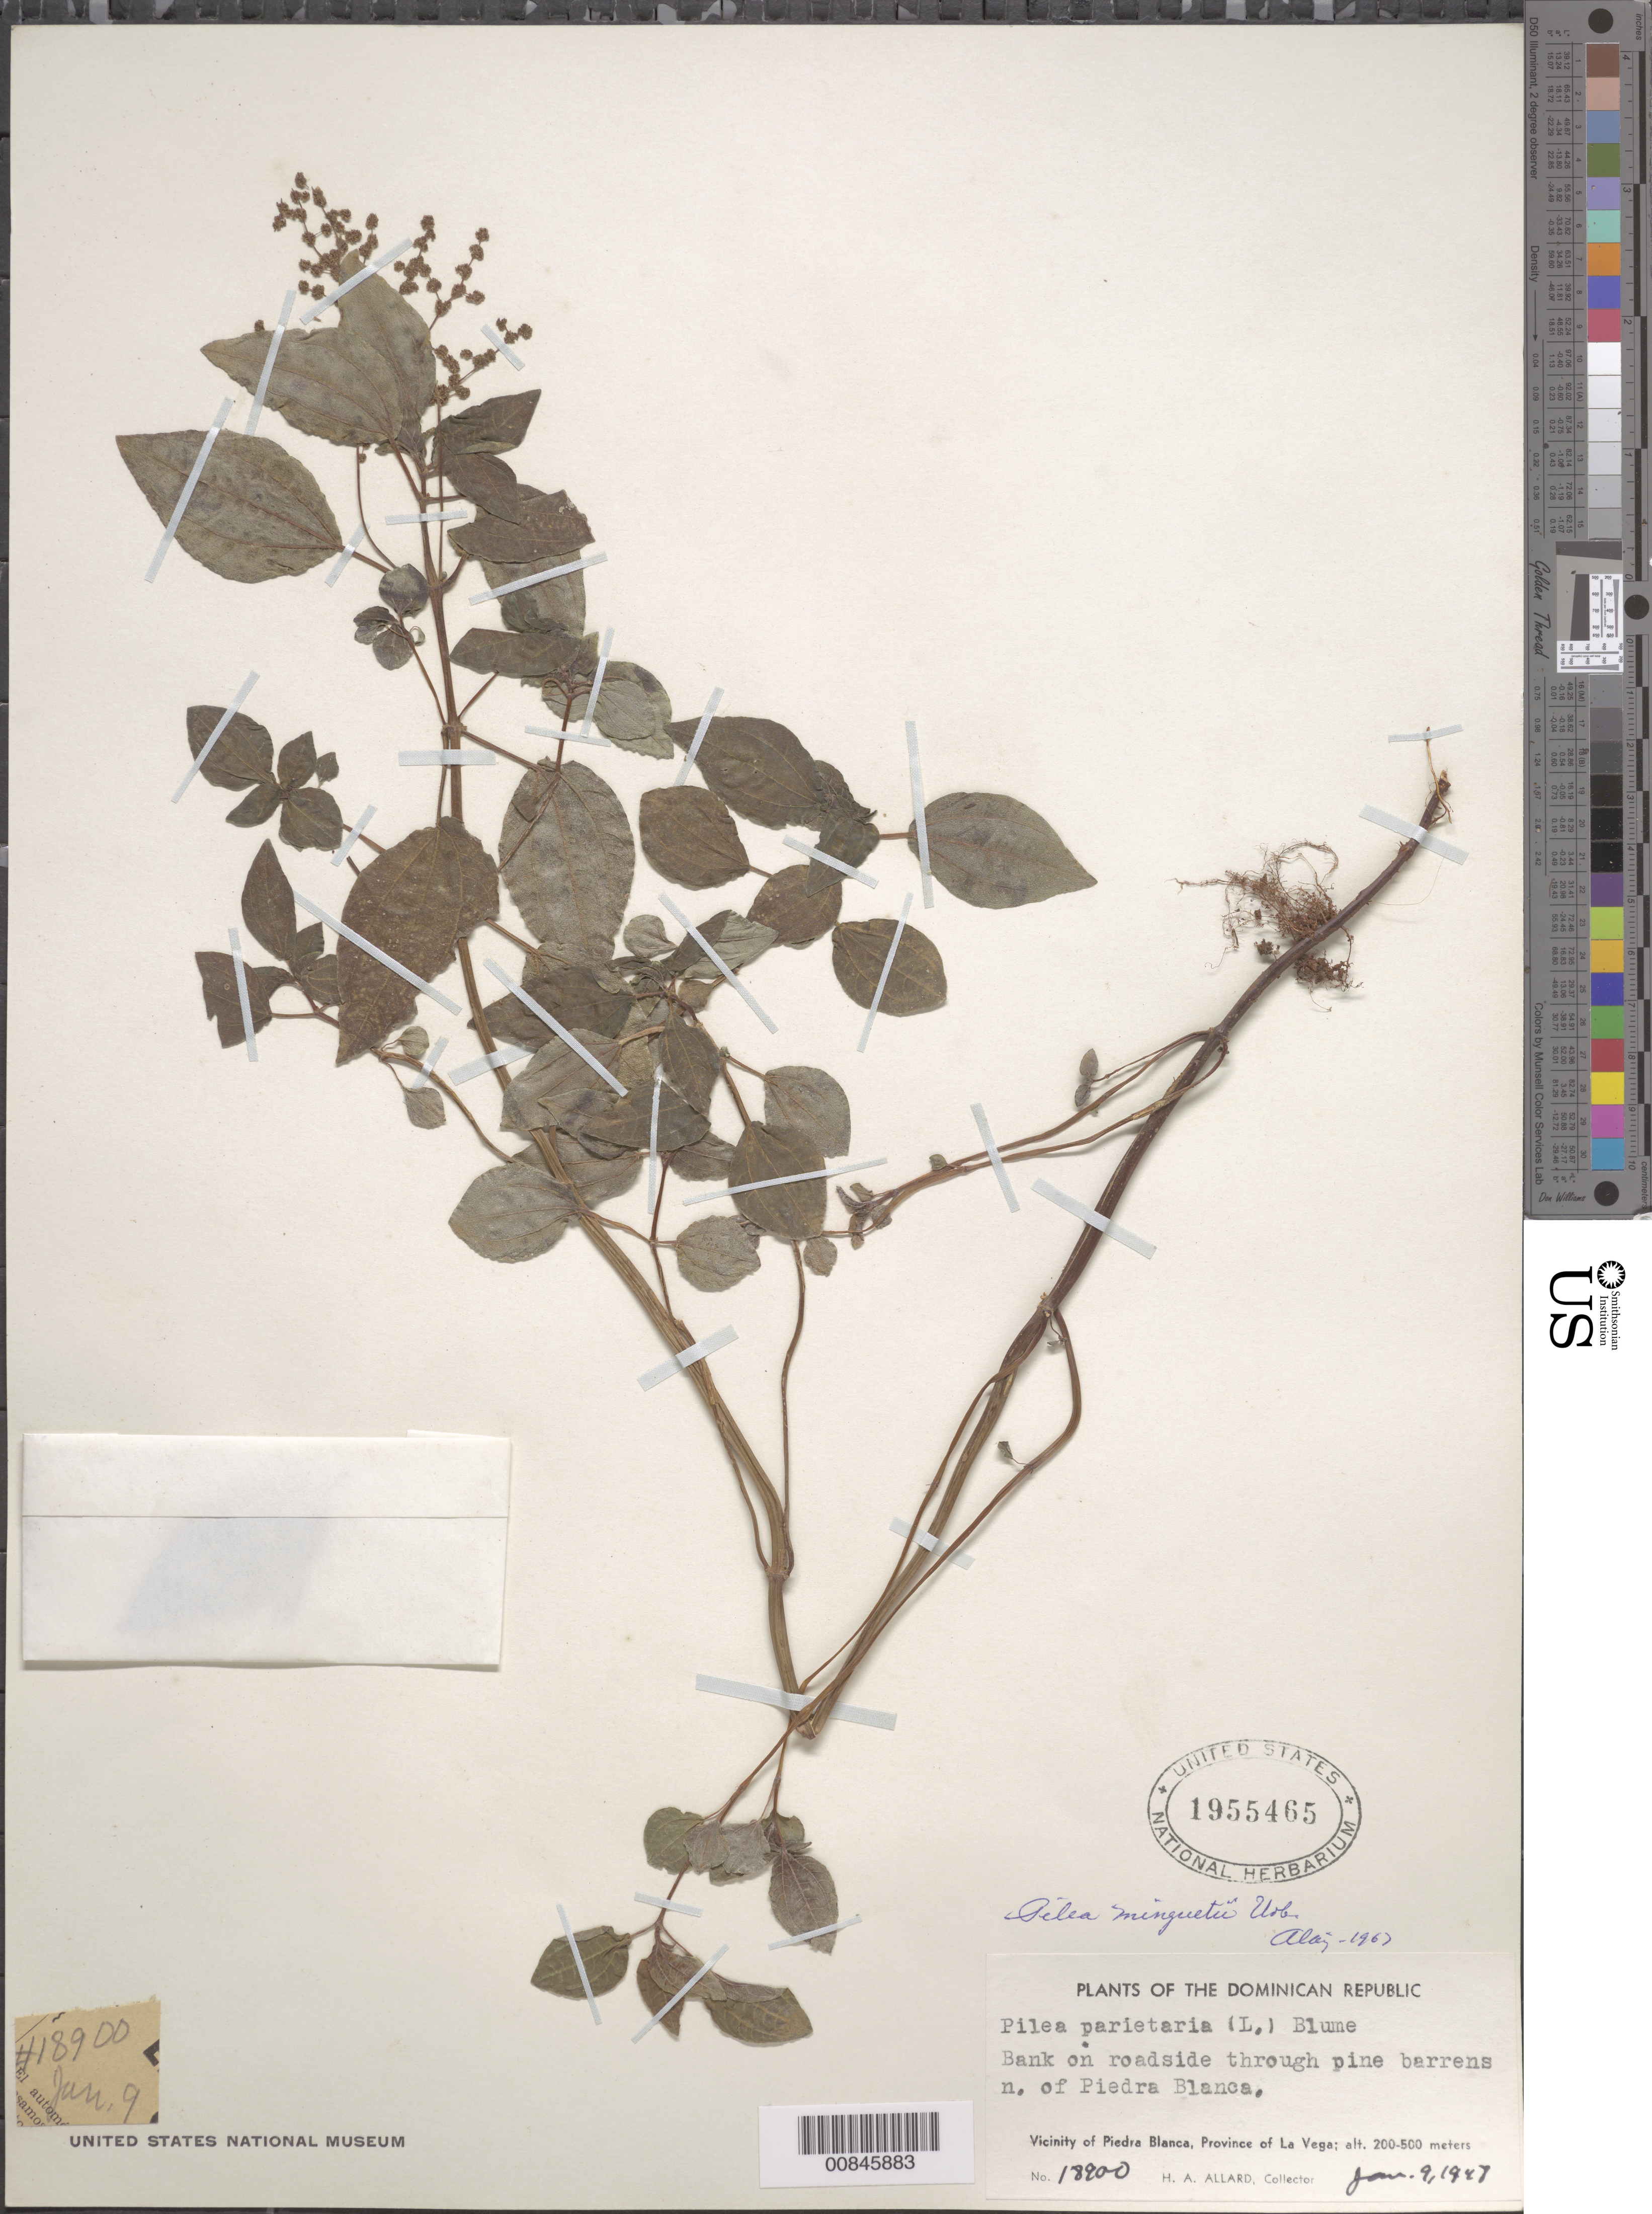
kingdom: Plantae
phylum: Tracheophyta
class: Magnoliopsida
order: Rosales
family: Urticaceae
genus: Pilea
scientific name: Pilea minguetii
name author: Urb.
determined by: Liogier, Alain H.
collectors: H. A. Allard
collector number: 18900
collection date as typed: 09 Jan 1947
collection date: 1947-01-09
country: Dominican Republic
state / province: La Vega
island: Hispaniola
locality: N of Piedra Blanca.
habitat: Bank on roadside through pine barrens.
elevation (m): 200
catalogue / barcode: US 1955465